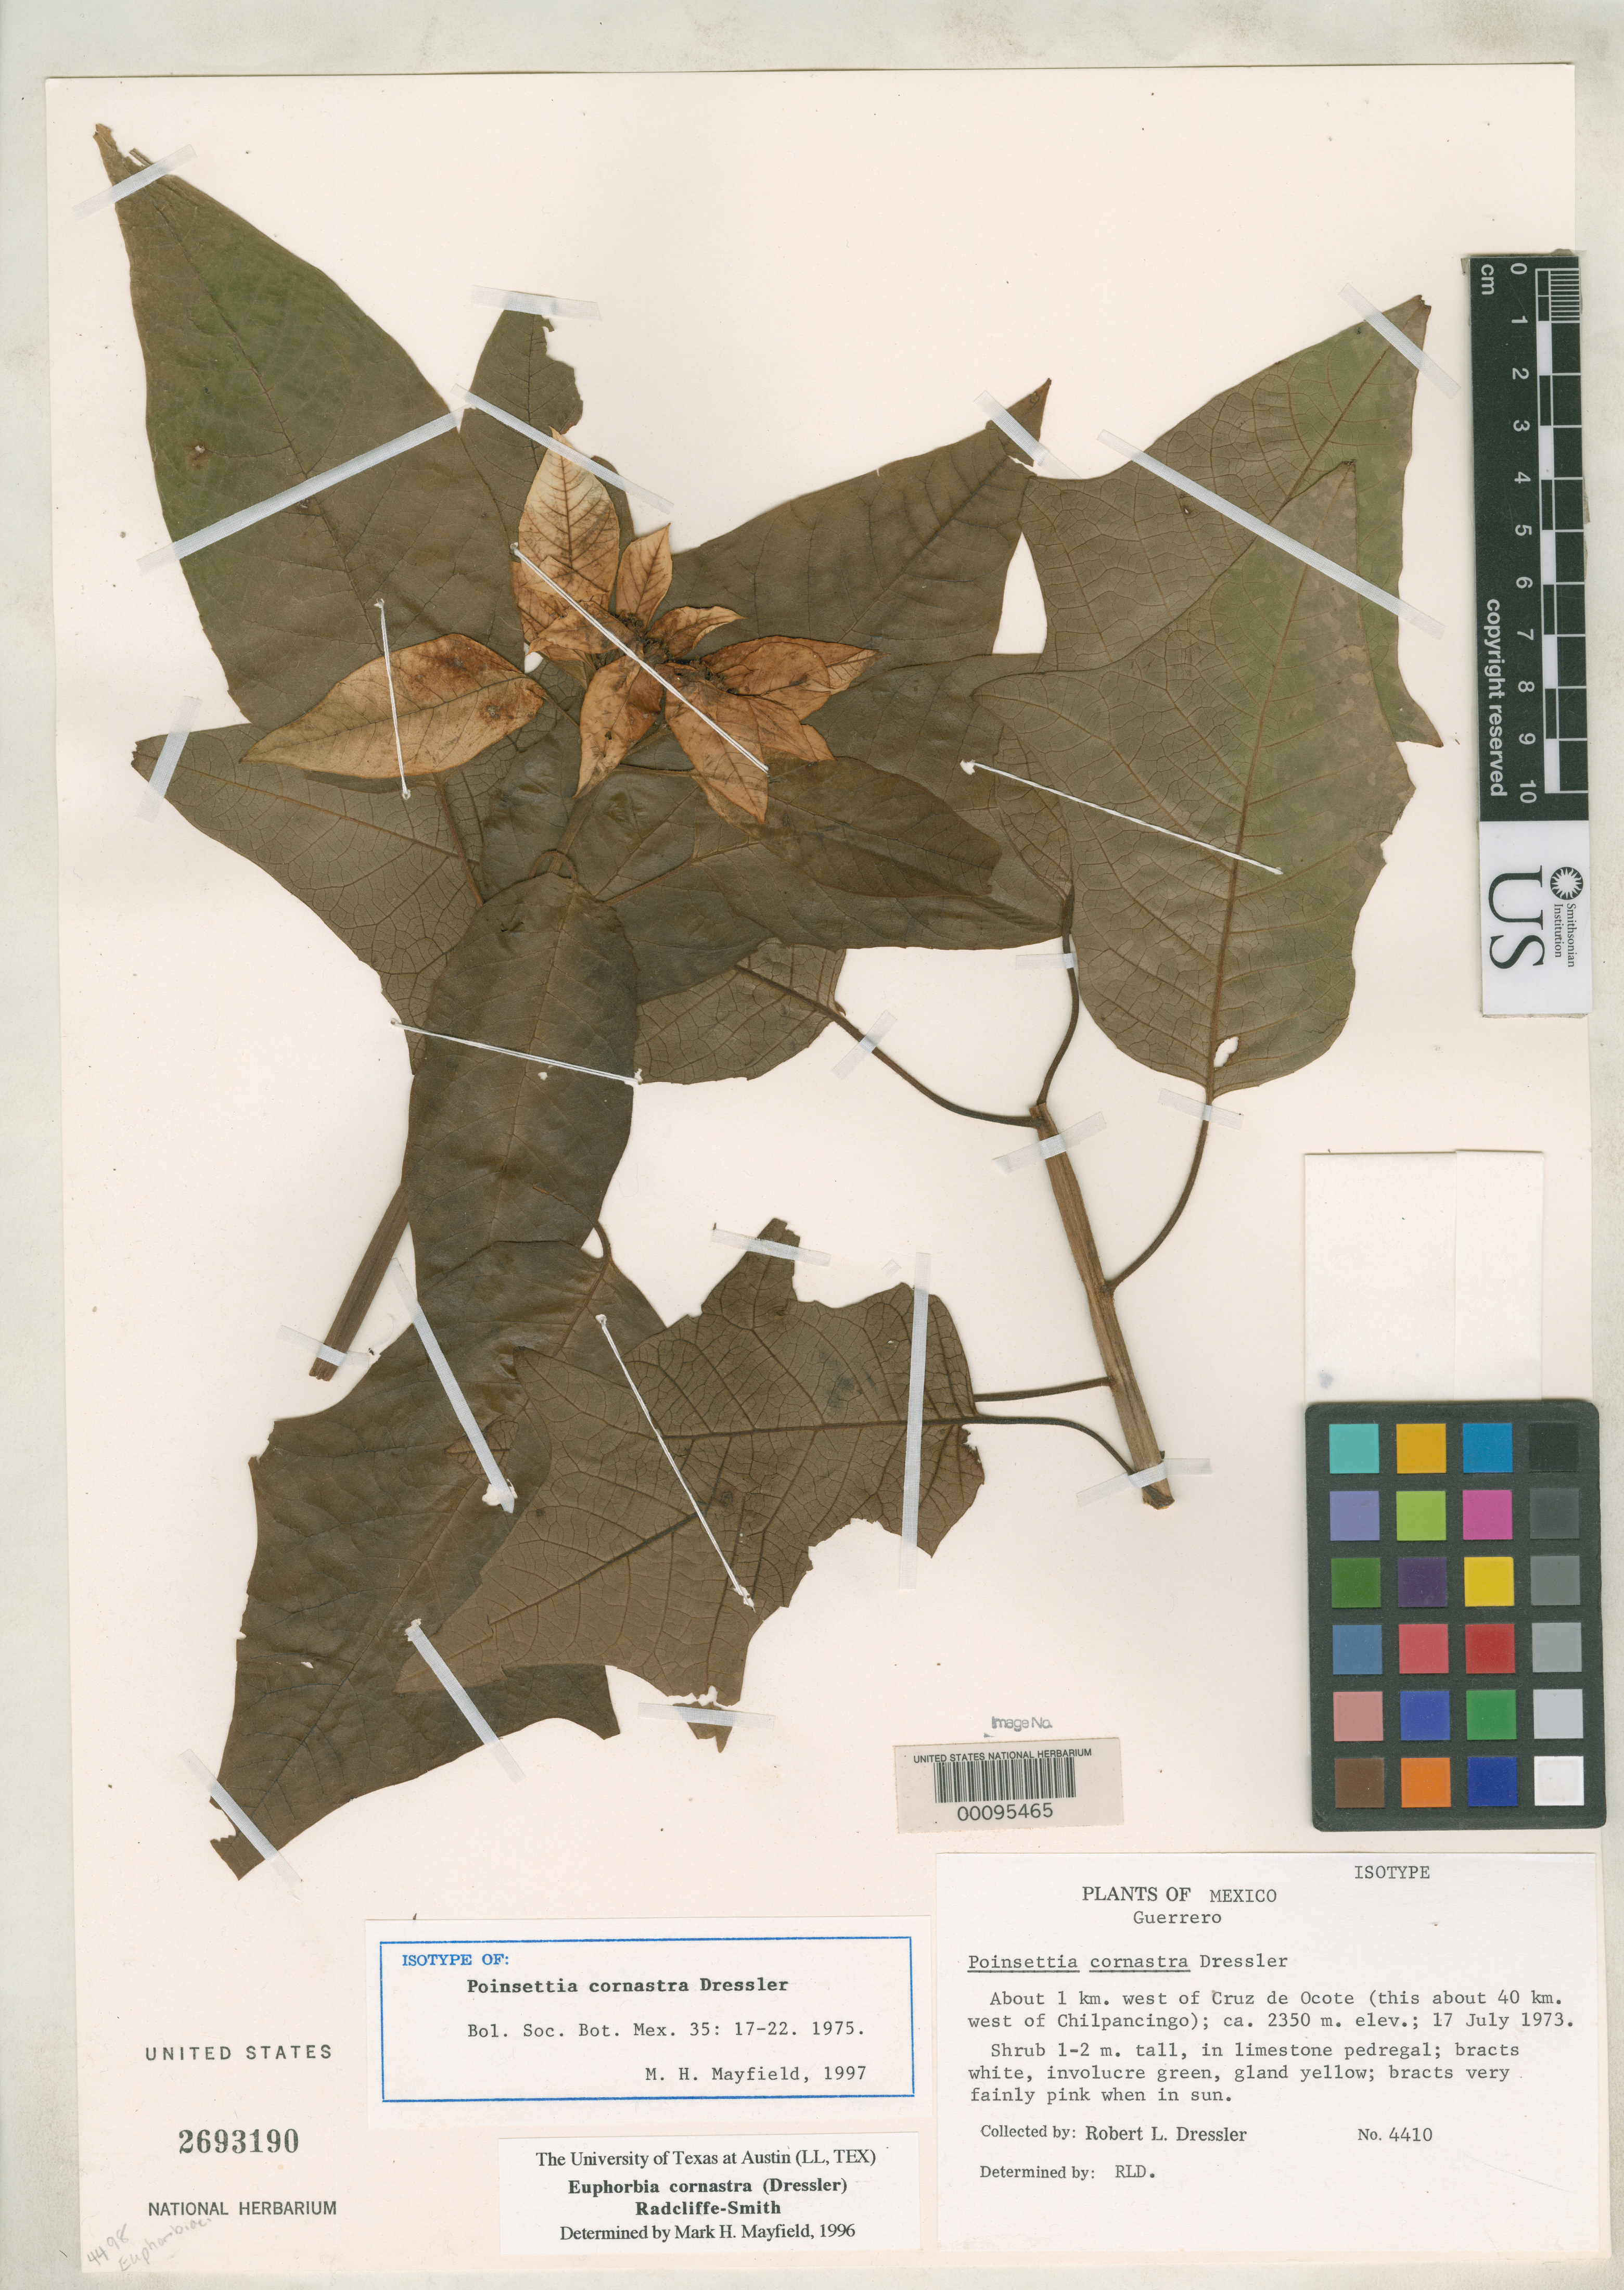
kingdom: Plantae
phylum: Tracheophyta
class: Magnoliopsida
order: Malpighiales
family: Euphorbiaceae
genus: Poinsettia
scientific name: Poinsettia cornastra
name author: Dressler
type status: Isotype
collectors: R. Dressler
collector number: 4410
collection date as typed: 17 Jul 1973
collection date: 1973-07-17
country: Mexico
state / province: Guerrero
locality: Ca. 1 km of Cruz de Ocote, ca. 40 km W of Chilpancingo.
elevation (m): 2350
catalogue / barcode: US 2693190